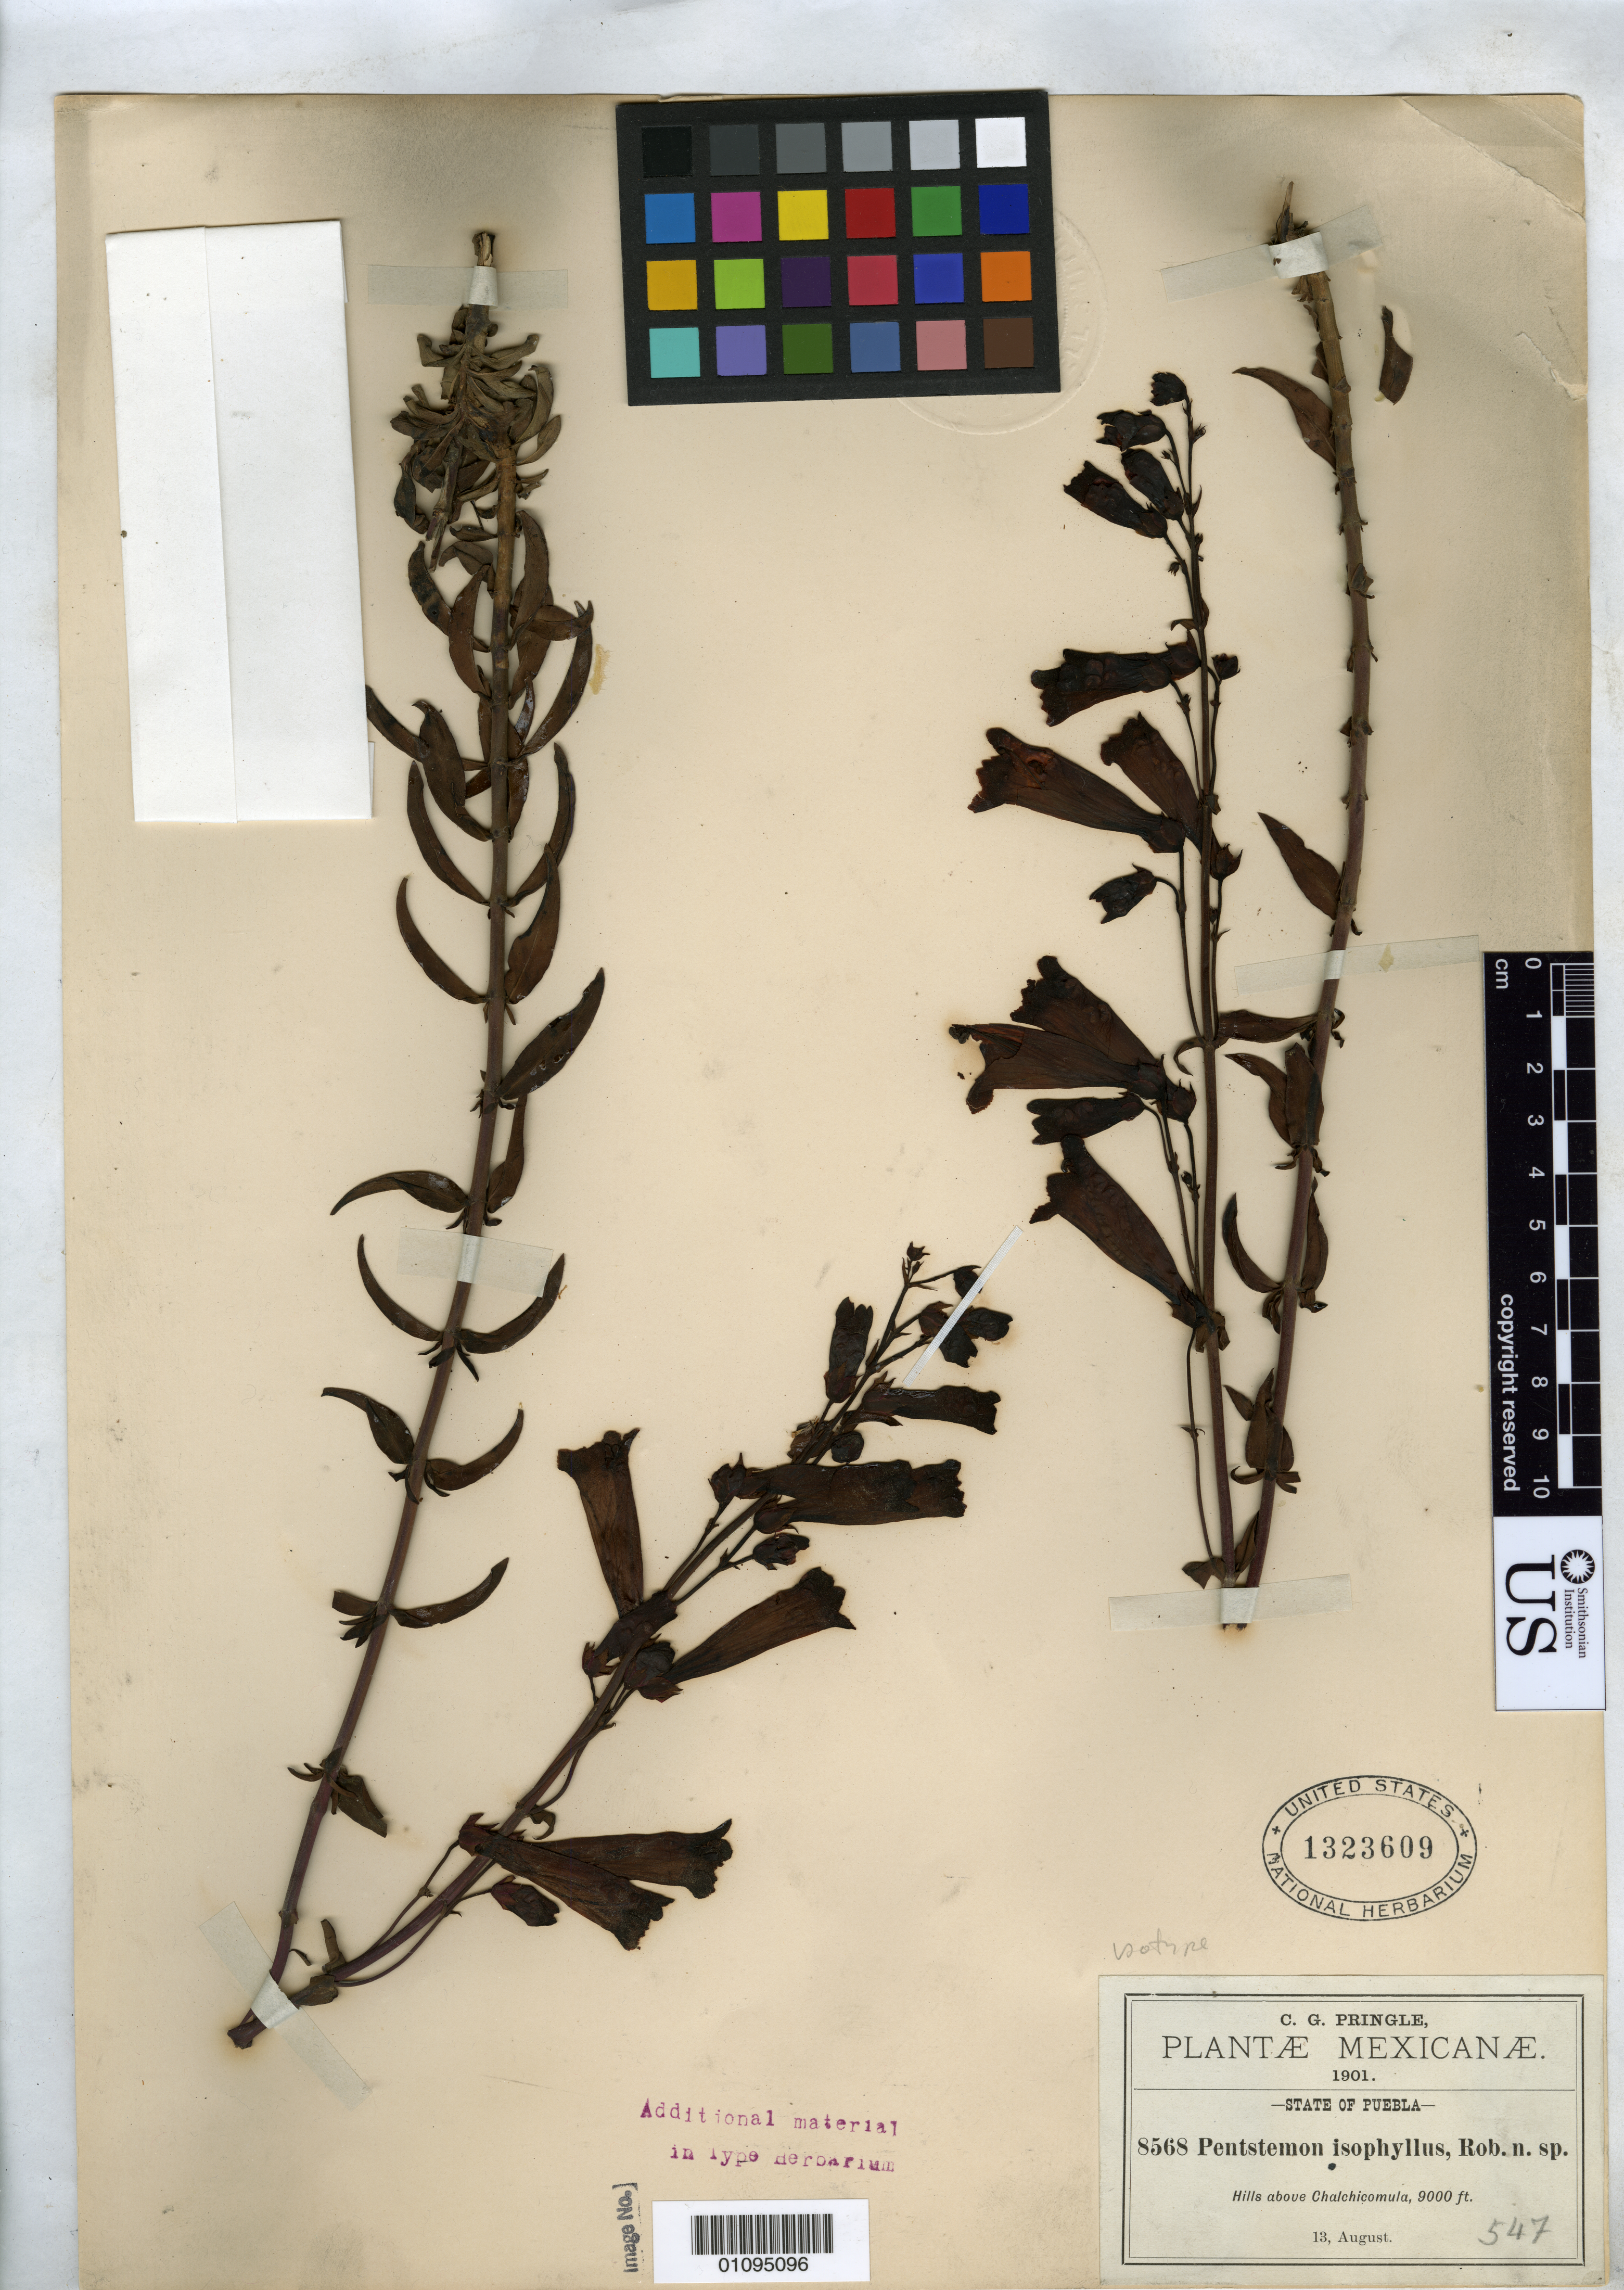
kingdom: Plantae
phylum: Tracheophyta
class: Magnoliopsida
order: Lamiales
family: Plantaginaceae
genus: Penstemon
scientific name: Penstemon isophyllus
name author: B.L. Rob.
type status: Isotype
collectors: C. G. Pringle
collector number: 8568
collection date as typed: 13 Aug 1901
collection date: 1901-08-13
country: Mexico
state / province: Puebla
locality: Chalchicomula.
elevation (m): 2743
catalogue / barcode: US 1323609